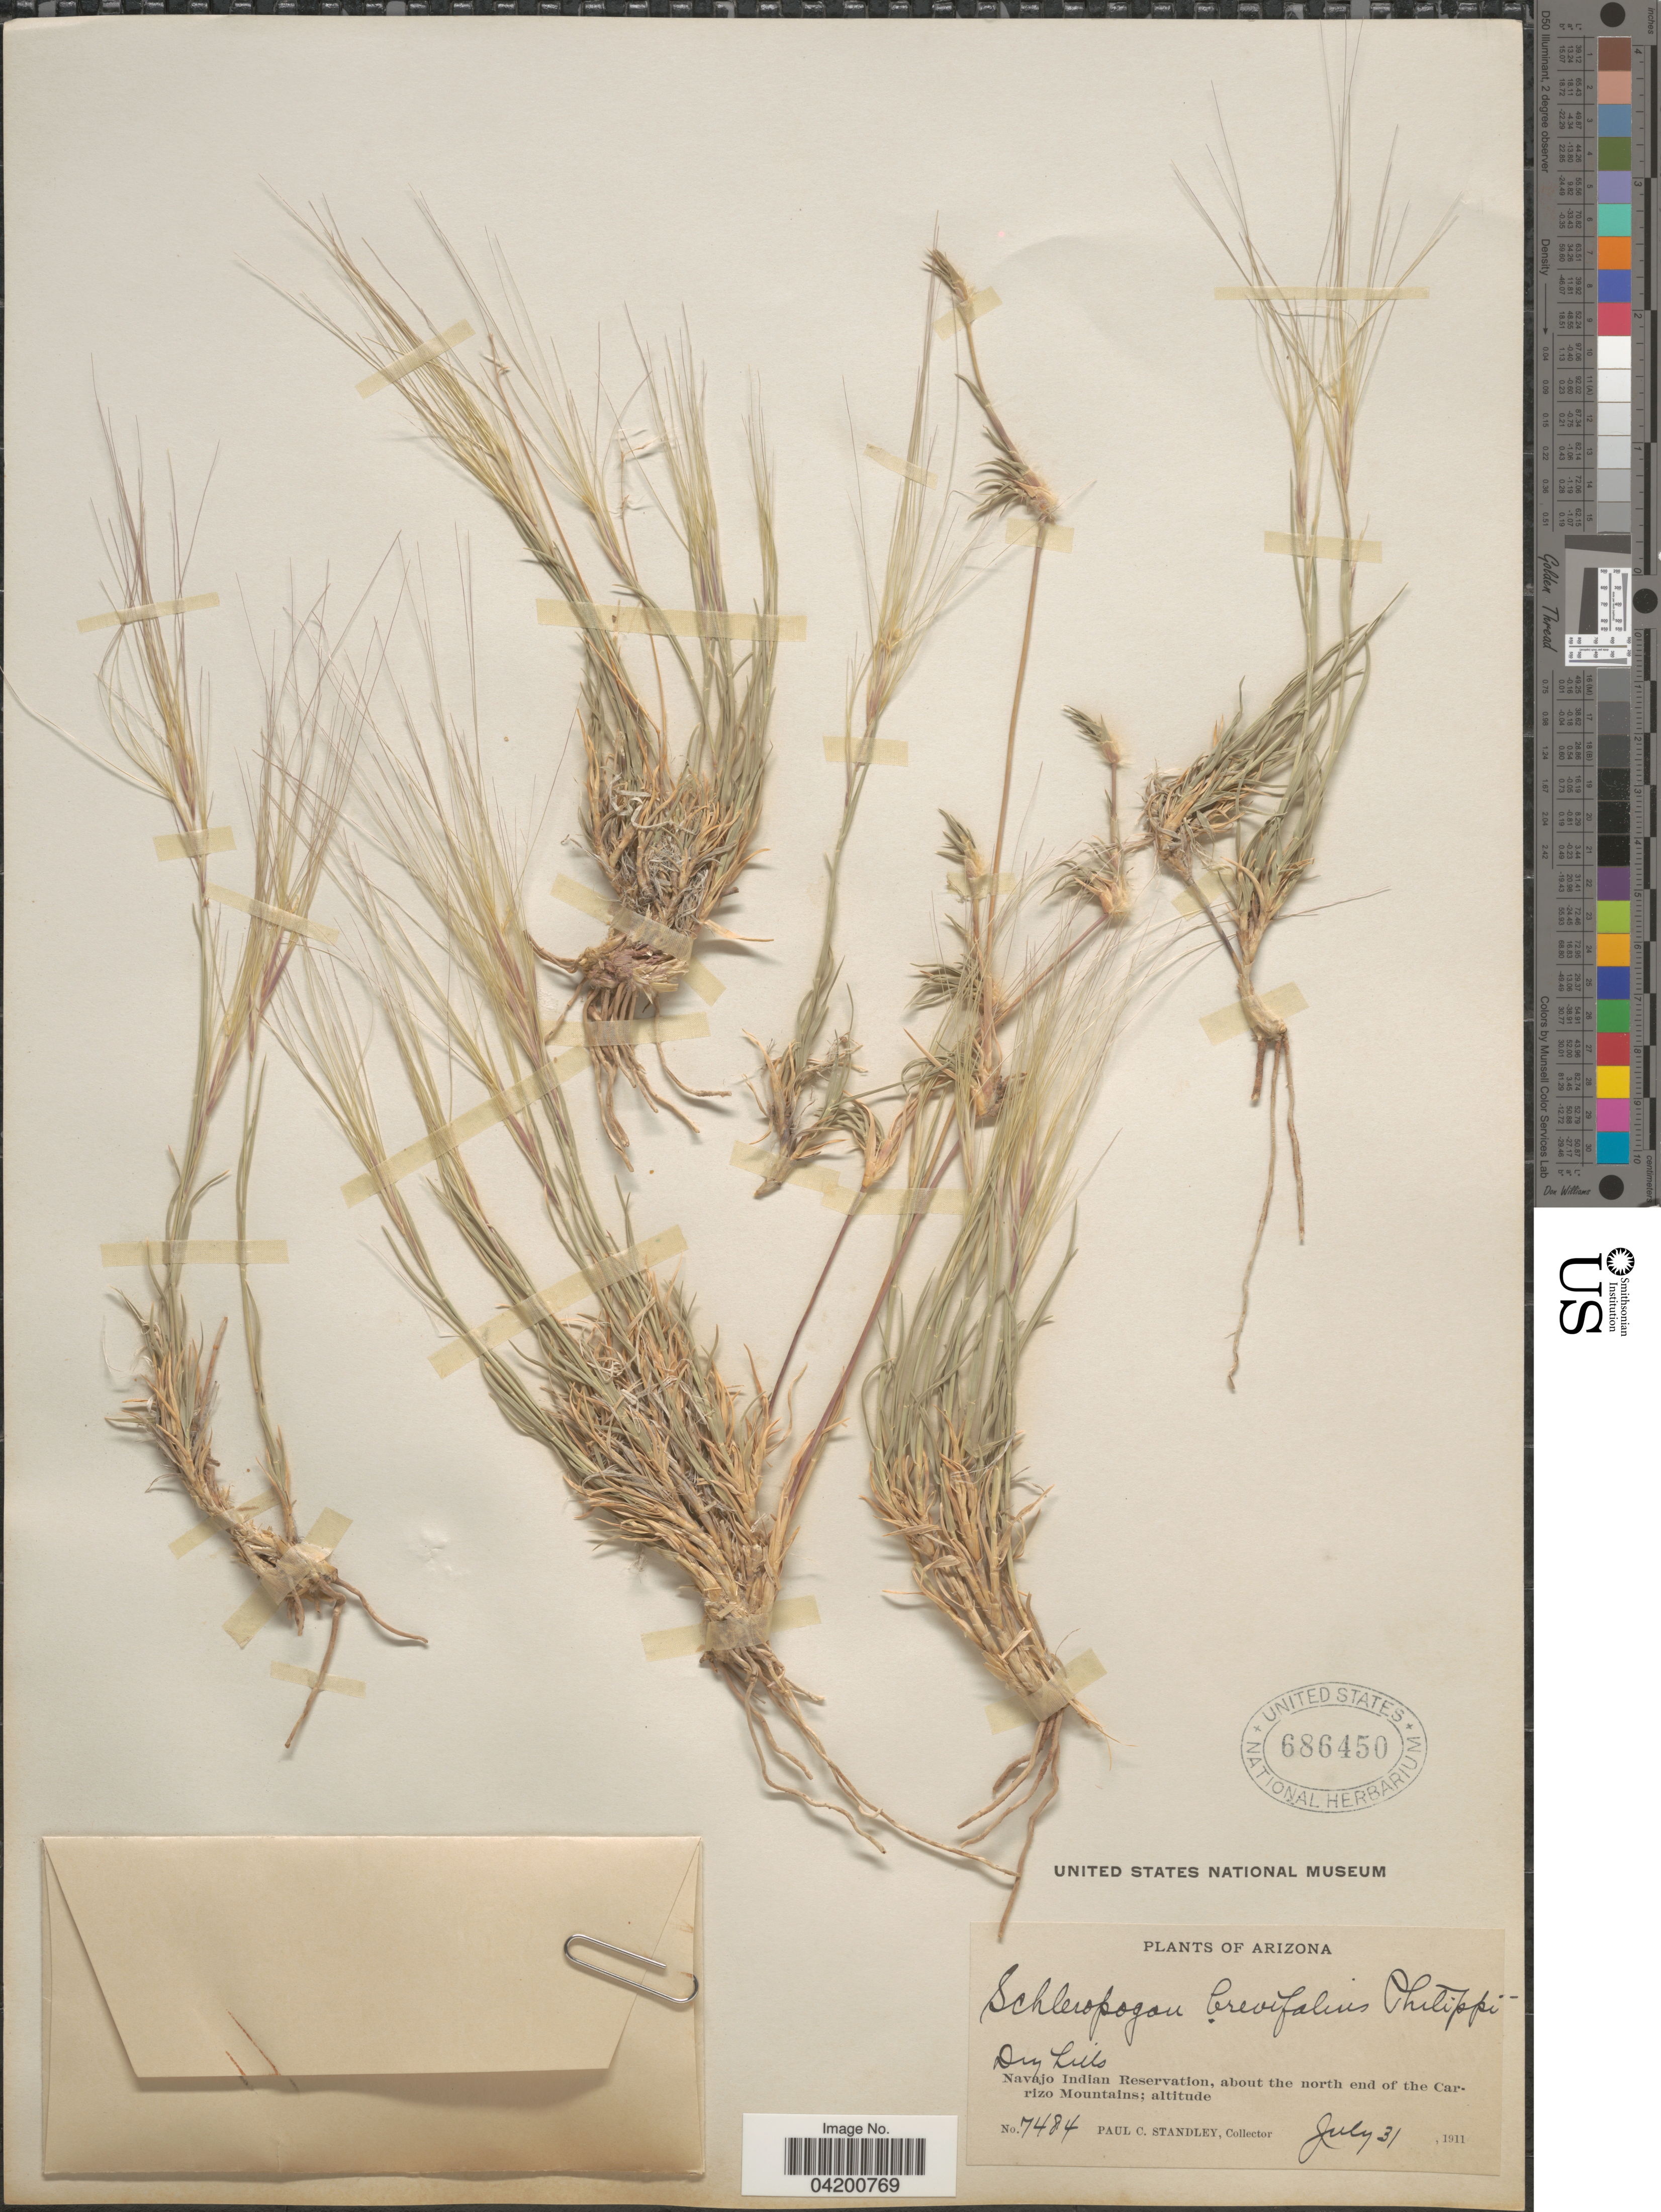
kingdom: Plantae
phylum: Tracheophyta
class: Liliopsida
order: Poales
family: Poaceae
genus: Scleropogon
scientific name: Scleropogon brevifolius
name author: Phil.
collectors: P. C. Standley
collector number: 7484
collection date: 1911-07-31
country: United States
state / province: Arizona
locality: Navajo Indian Reservation, about the north end of the Carrizo Mountains.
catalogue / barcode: US 686450